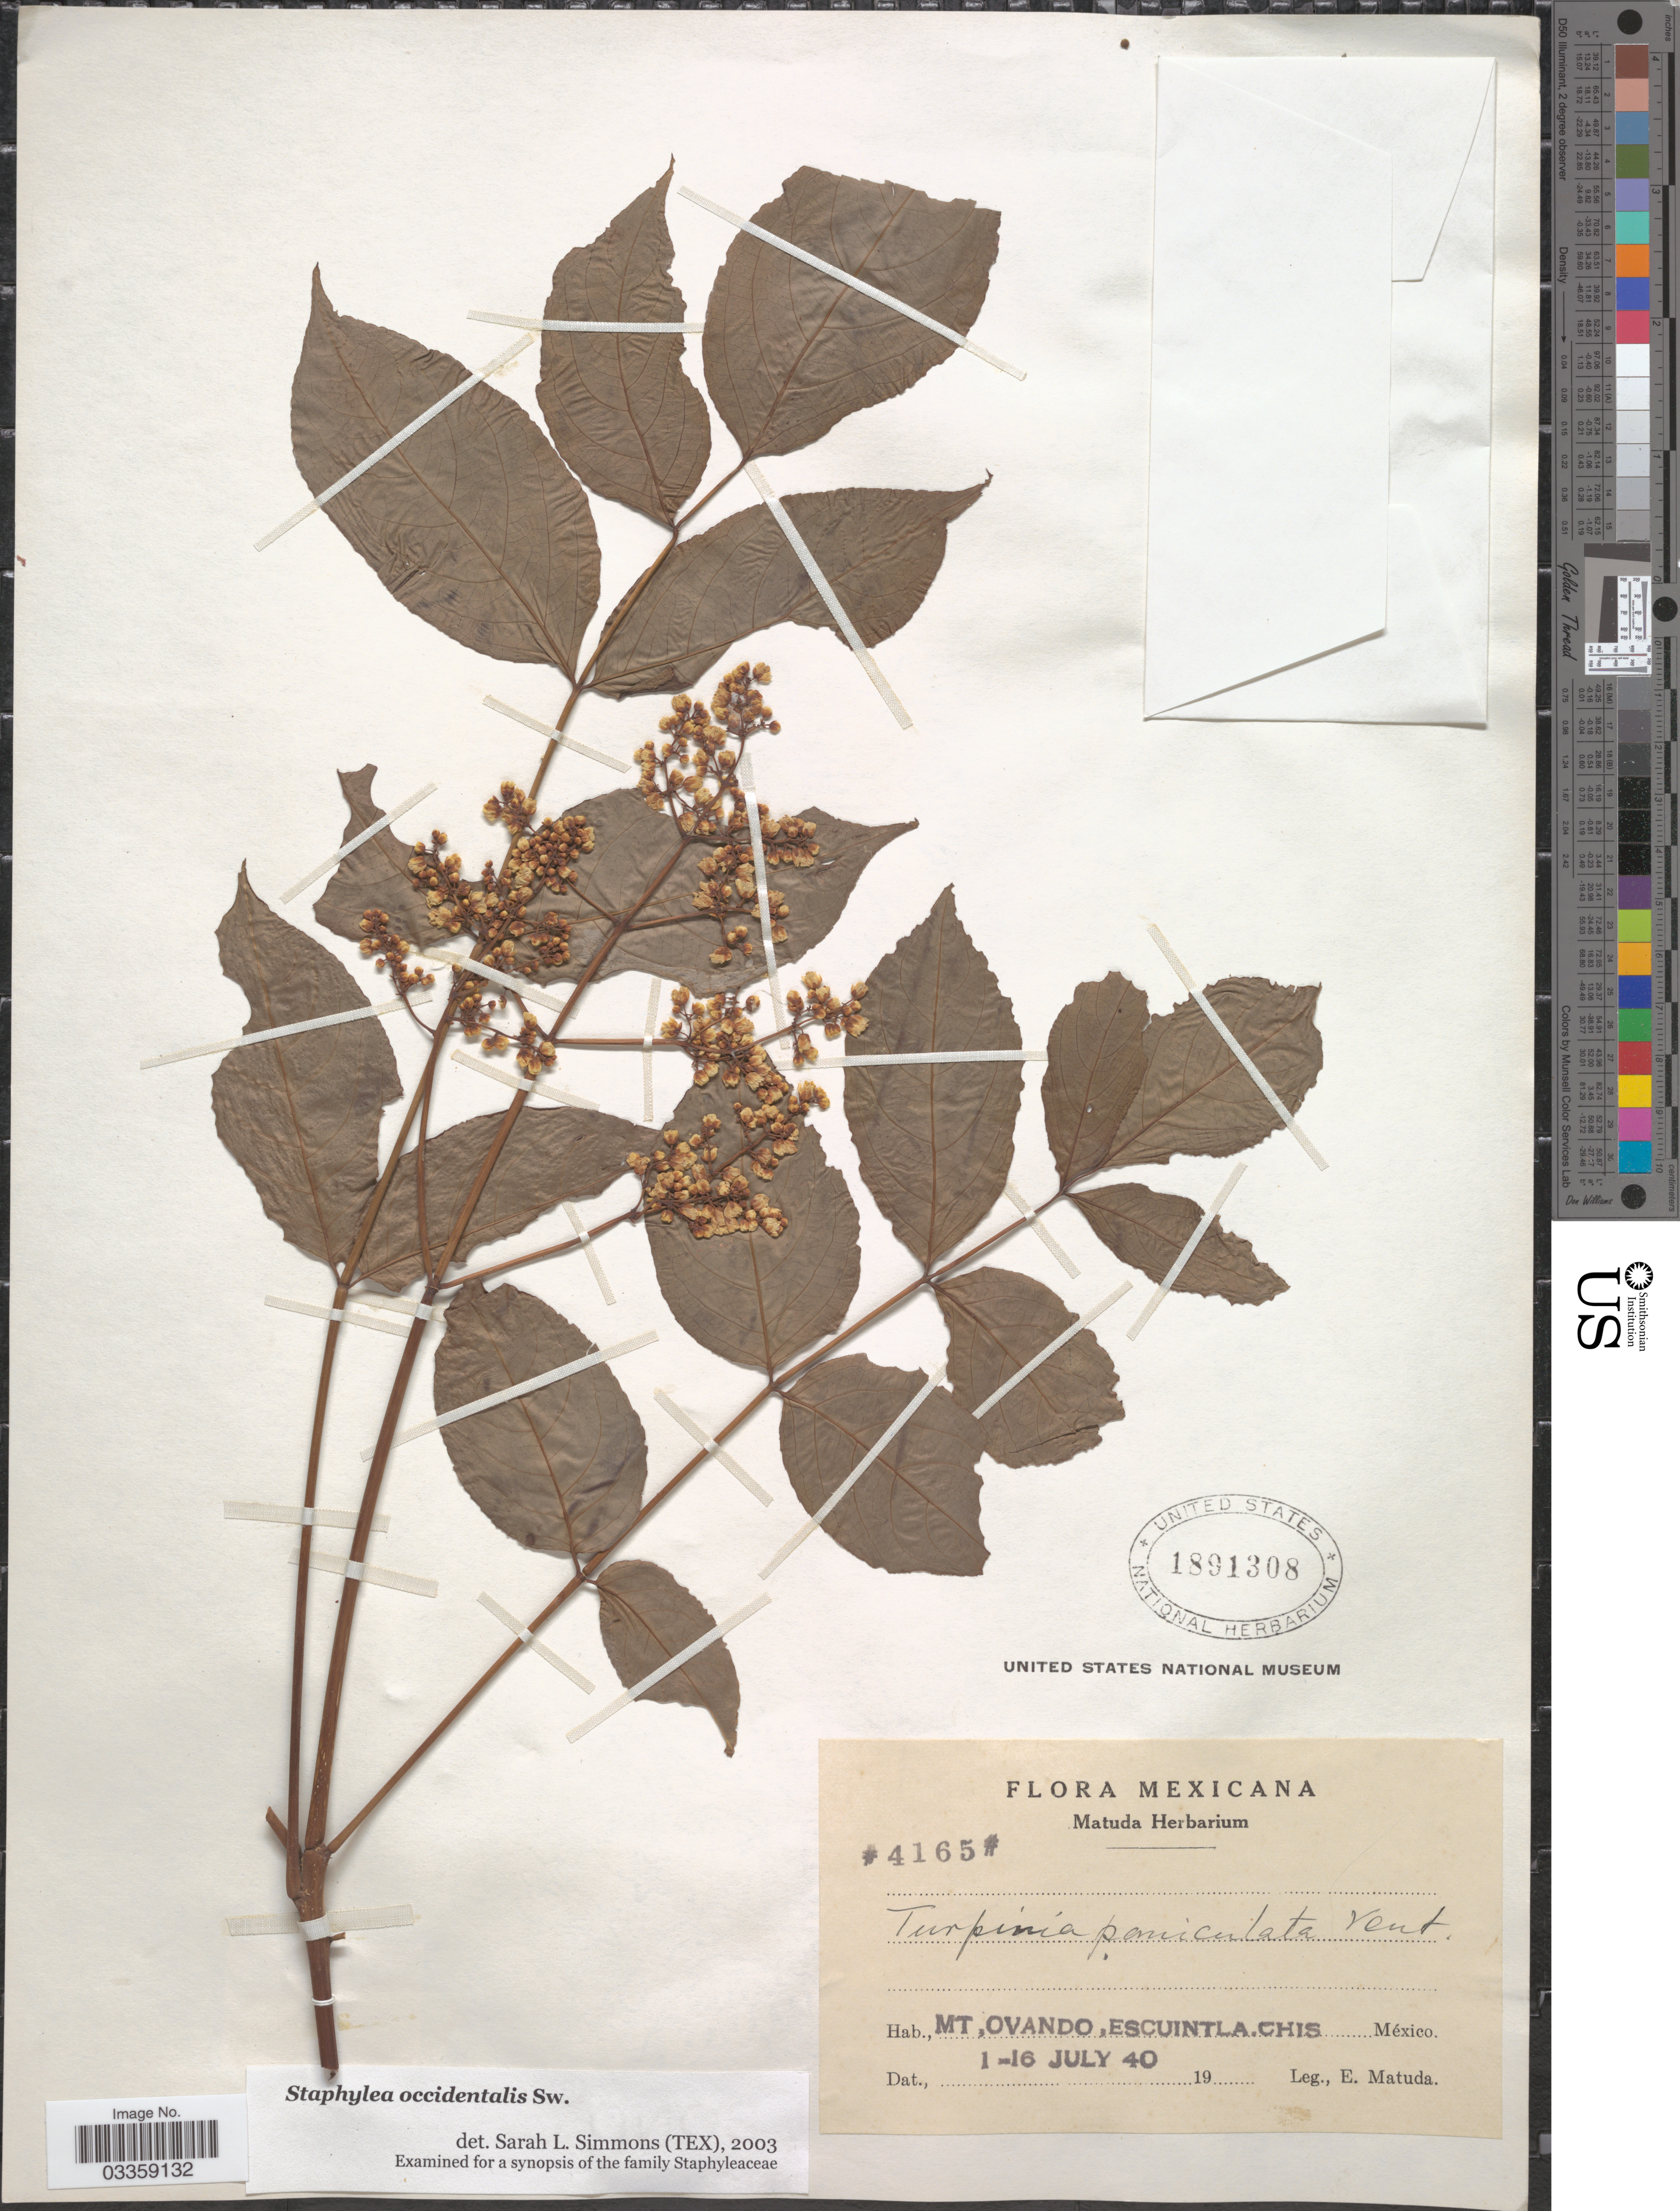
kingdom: Plantae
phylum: Tracheophyta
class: Magnoliopsida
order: Crossosomatales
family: Staphyleaceae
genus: Turpinia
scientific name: Turpinia occidentalis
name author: (Sw.) G. Don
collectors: E. Matuda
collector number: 4165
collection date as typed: Transcribed d/m/y: 1/7/40 to 16/7/40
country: Mexico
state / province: Chiapas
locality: Mt. Ovando, Escuintla.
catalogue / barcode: US 1891308